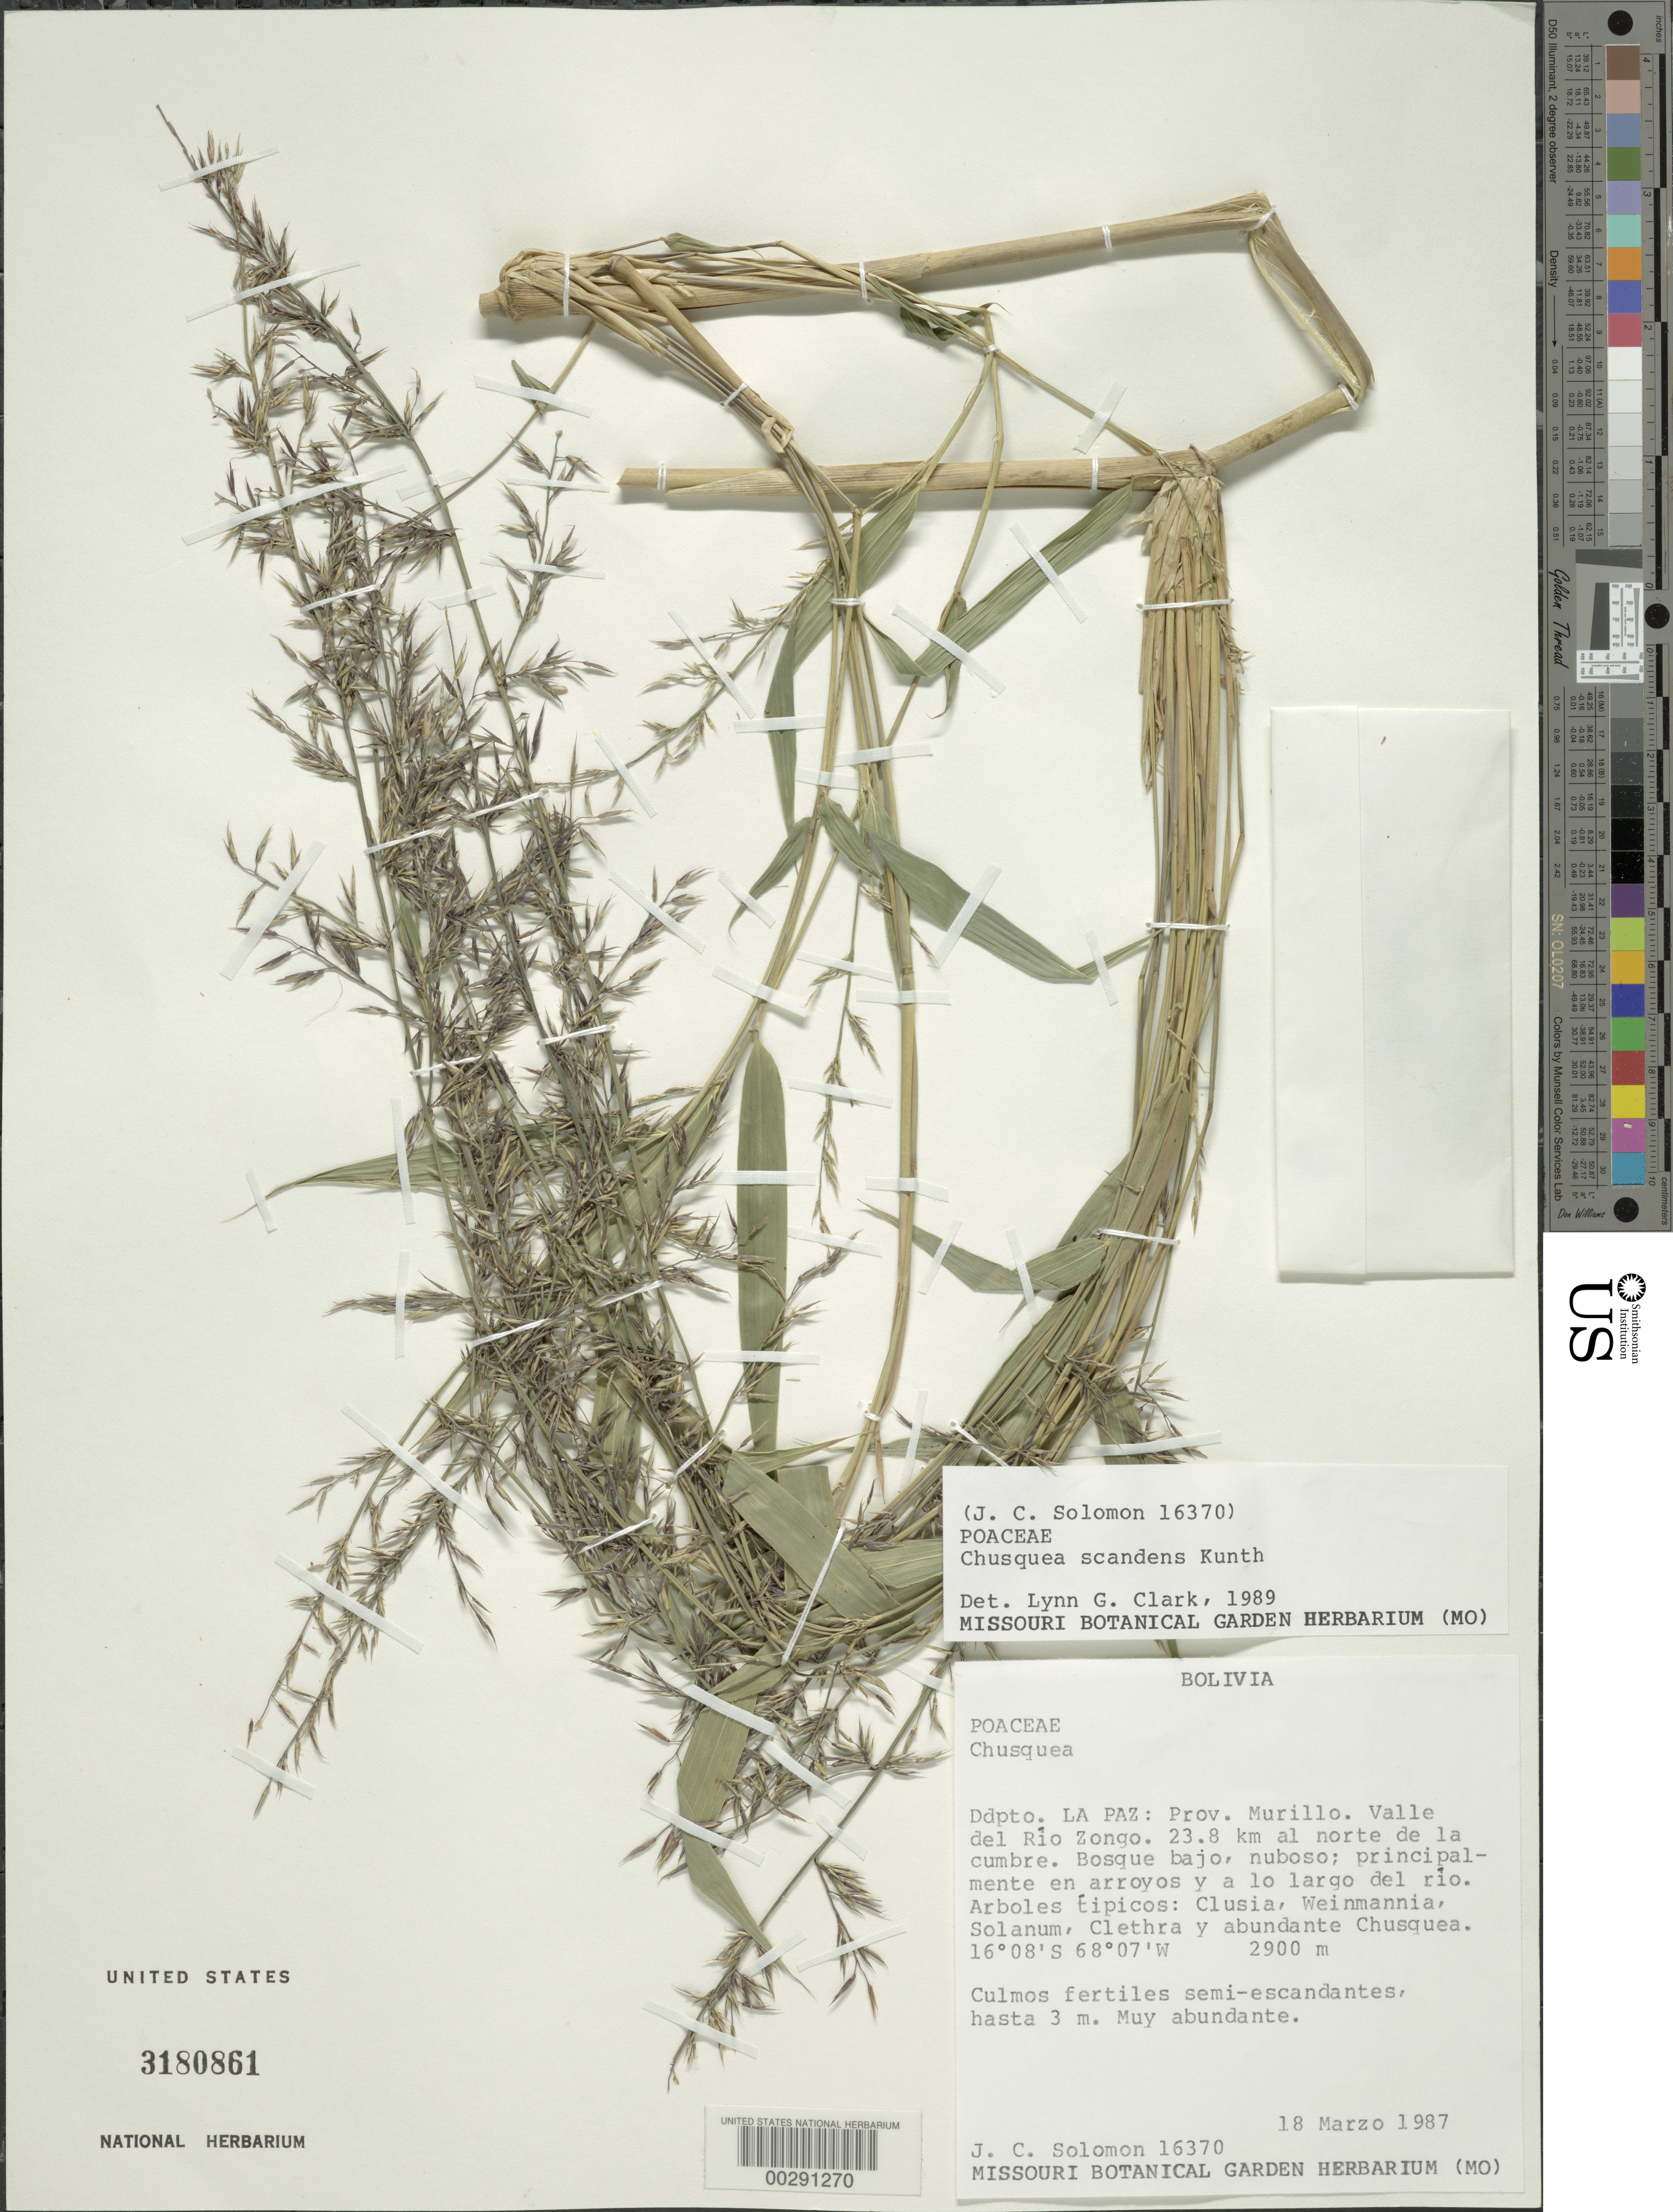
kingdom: Plantae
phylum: Tracheophyta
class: Liliopsida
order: Poales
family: Poaceae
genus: Chusquea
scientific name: Chusquea scandens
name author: Kunth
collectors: J. C. Solomon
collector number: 16370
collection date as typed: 18 Mar 1987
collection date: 1987-03-18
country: Bolivia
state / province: La Paz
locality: Prov. Murillo, Valle del Rio Zongo; 23.8 km N of the summit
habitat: Low cloud forest, in arroyos and along the river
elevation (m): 2900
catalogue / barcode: US 3180861